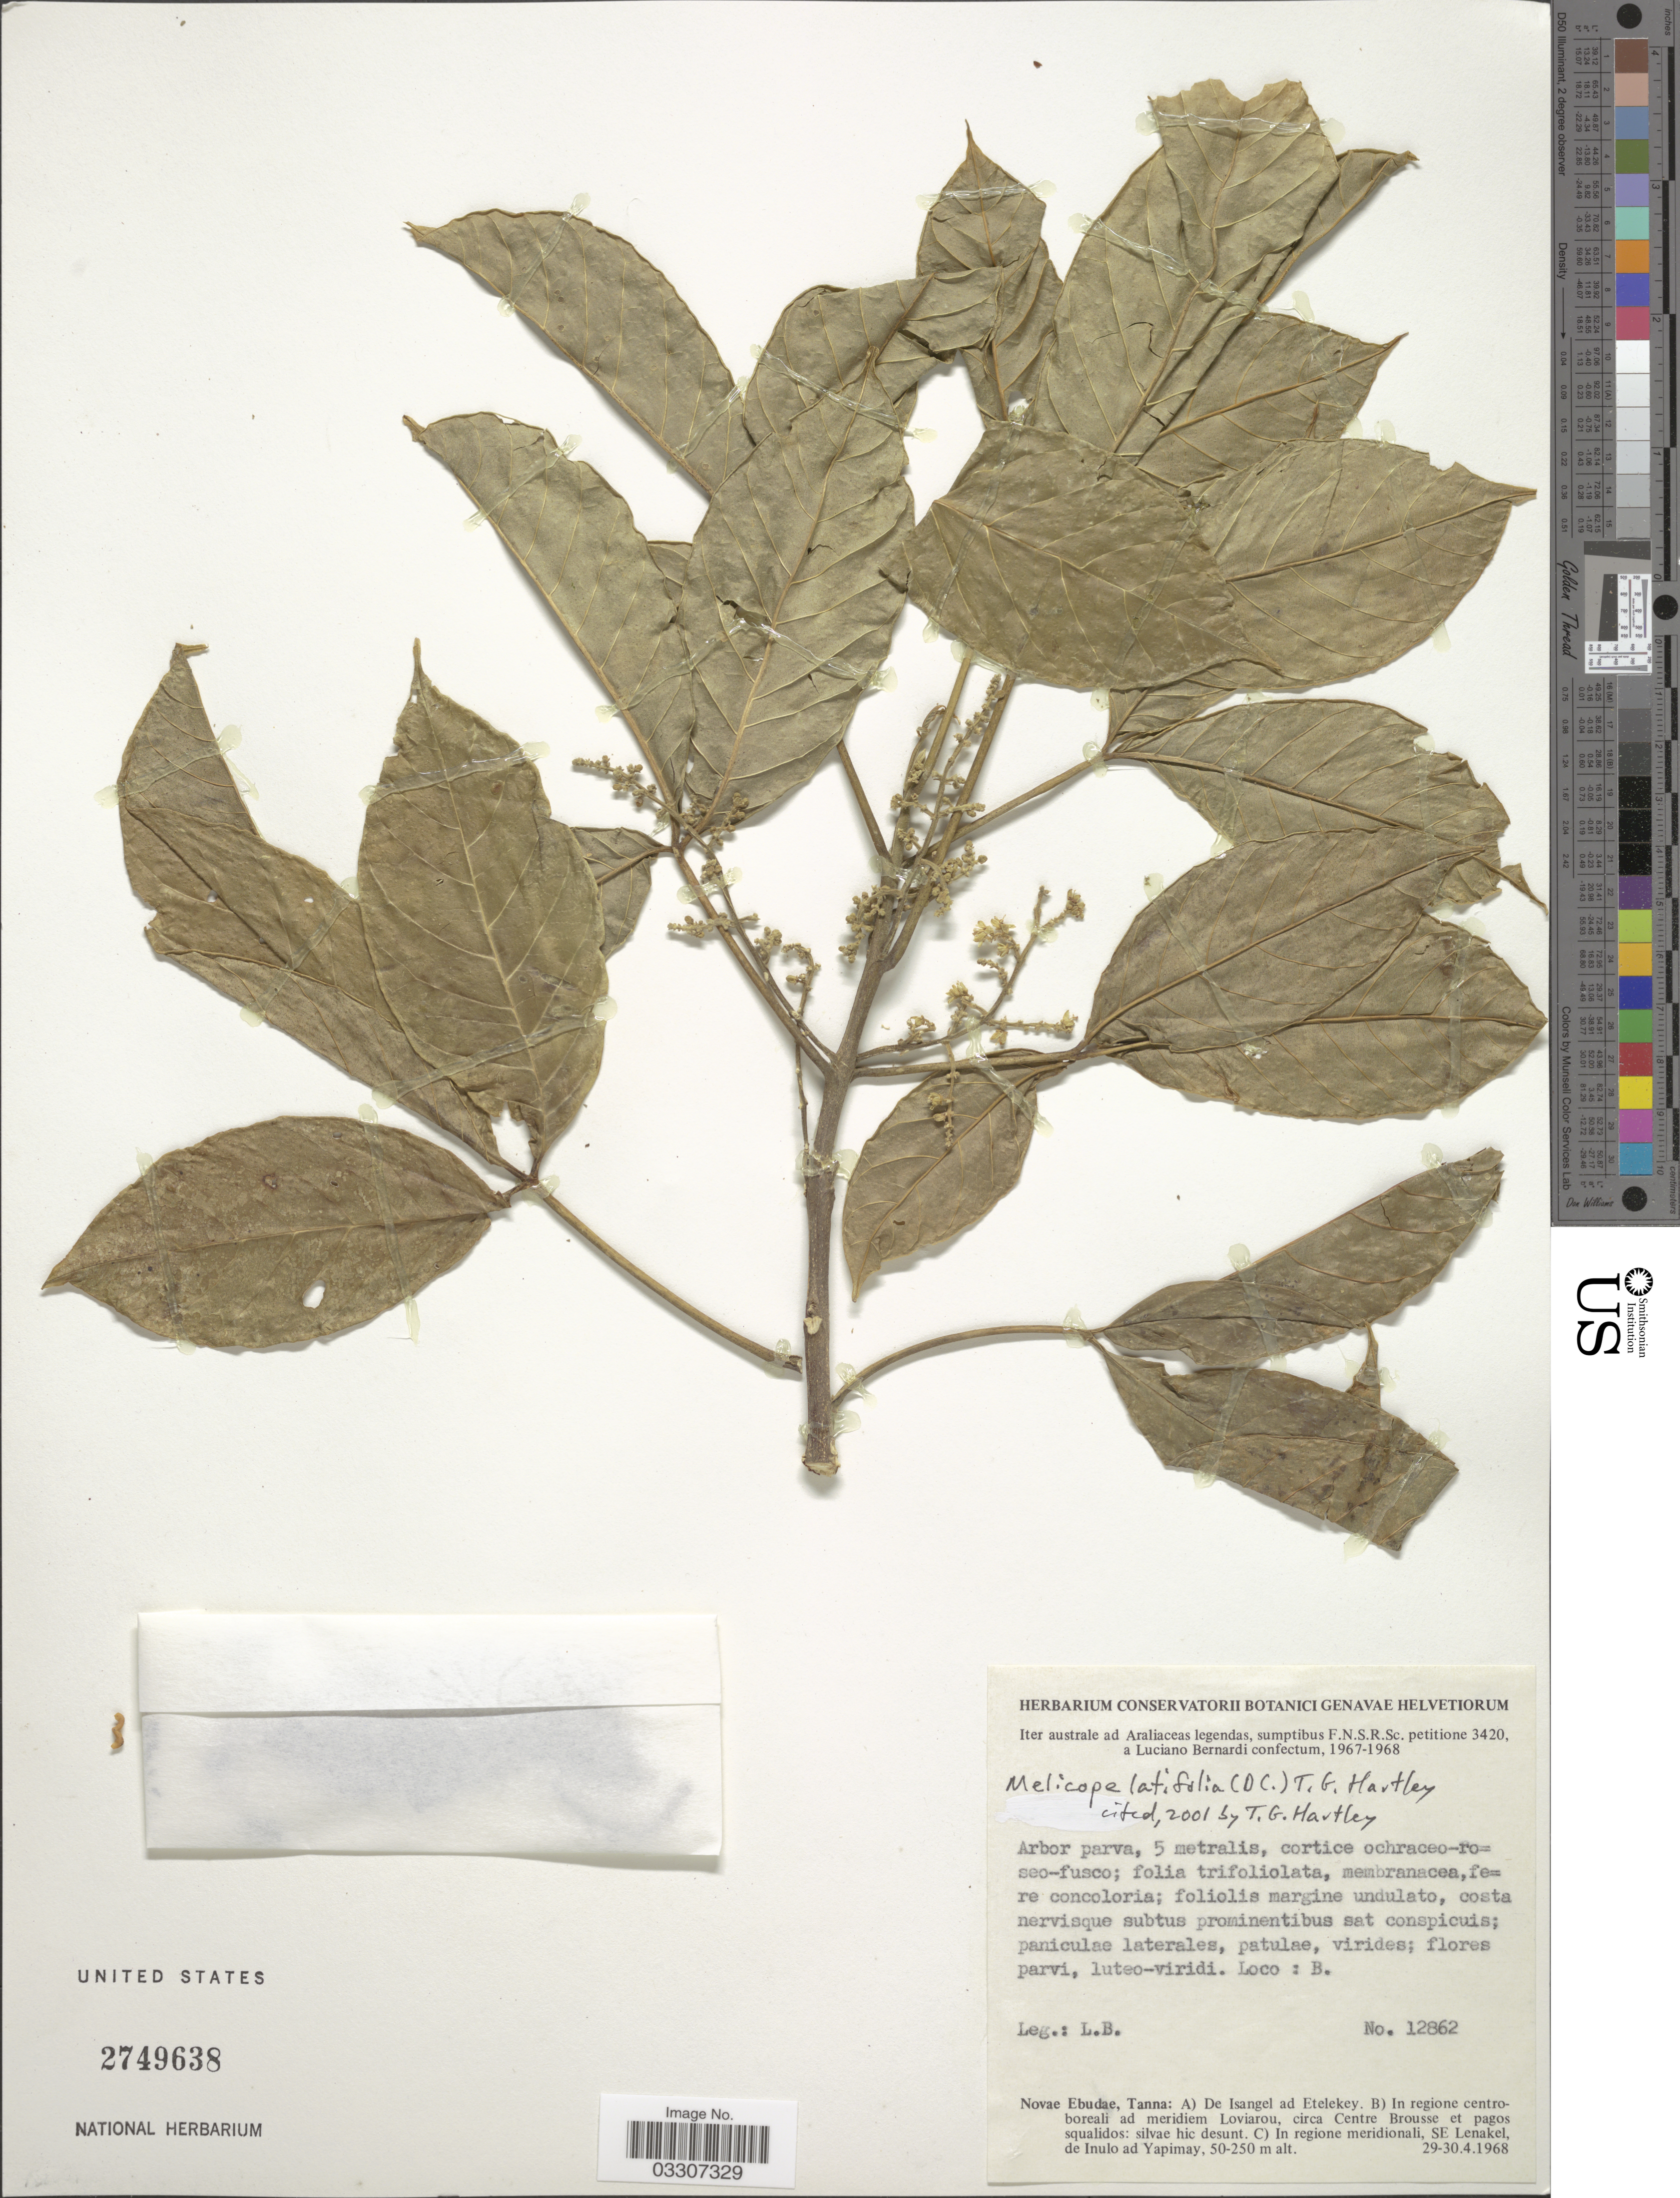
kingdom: Plantae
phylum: Tracheophyta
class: Magnoliopsida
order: Sapindales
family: Rutaceae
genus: Melicope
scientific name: Melicope latifolia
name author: (DC.) T.G. Hartley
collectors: L. Bernardi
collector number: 12862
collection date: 1968-04-29/1968-04-30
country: Vanuatu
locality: Novae Ebudae: In regione centro-boreali ad meridiem Loviarou, circa Centre Brousse et pagos squalidos.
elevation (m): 50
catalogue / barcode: US 2749638